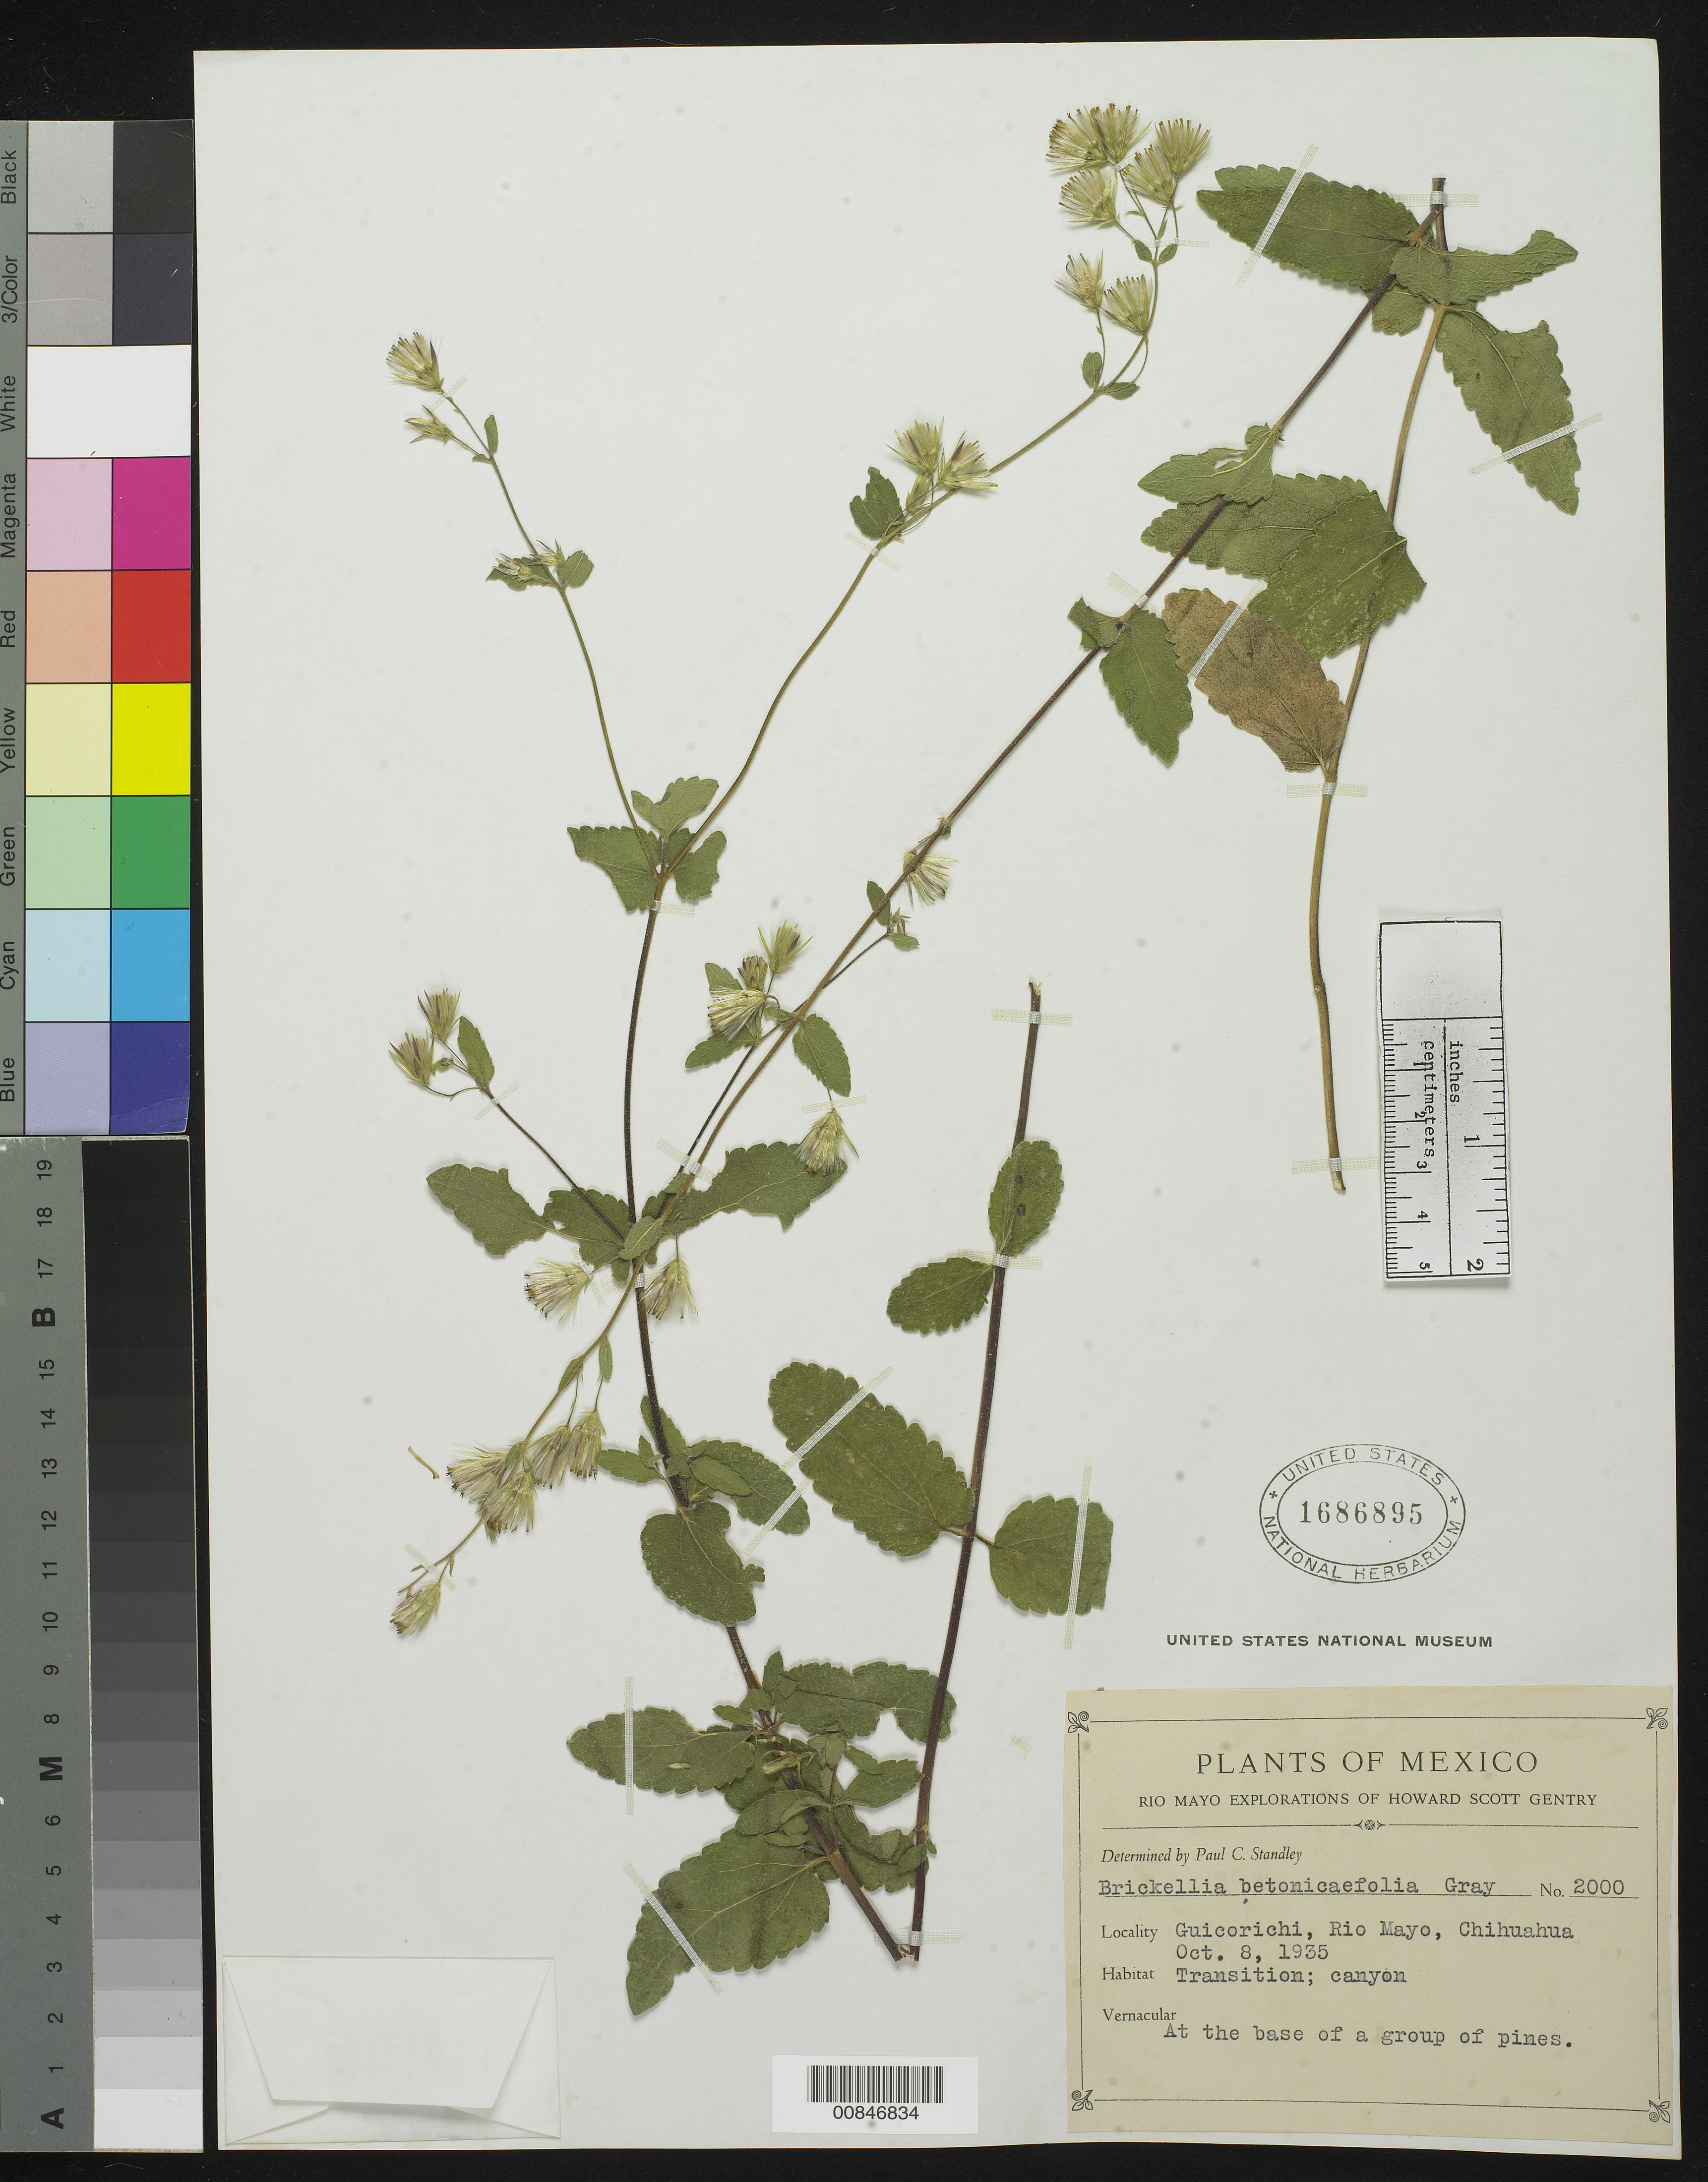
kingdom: Plantae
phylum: Tracheophyta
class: Magnoliopsida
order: Asterales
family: Asteraceae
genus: Brickellia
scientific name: Brickellia betonicifolia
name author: A. Gray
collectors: H. S. Gentry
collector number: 2000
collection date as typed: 08 Oct 1935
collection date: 1935-10-08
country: Mexico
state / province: Chihuahua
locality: Guicorichi, Río Mayo, Chihuahua.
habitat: At the base of a group of pines. Transition; canyon.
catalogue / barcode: US 1686895